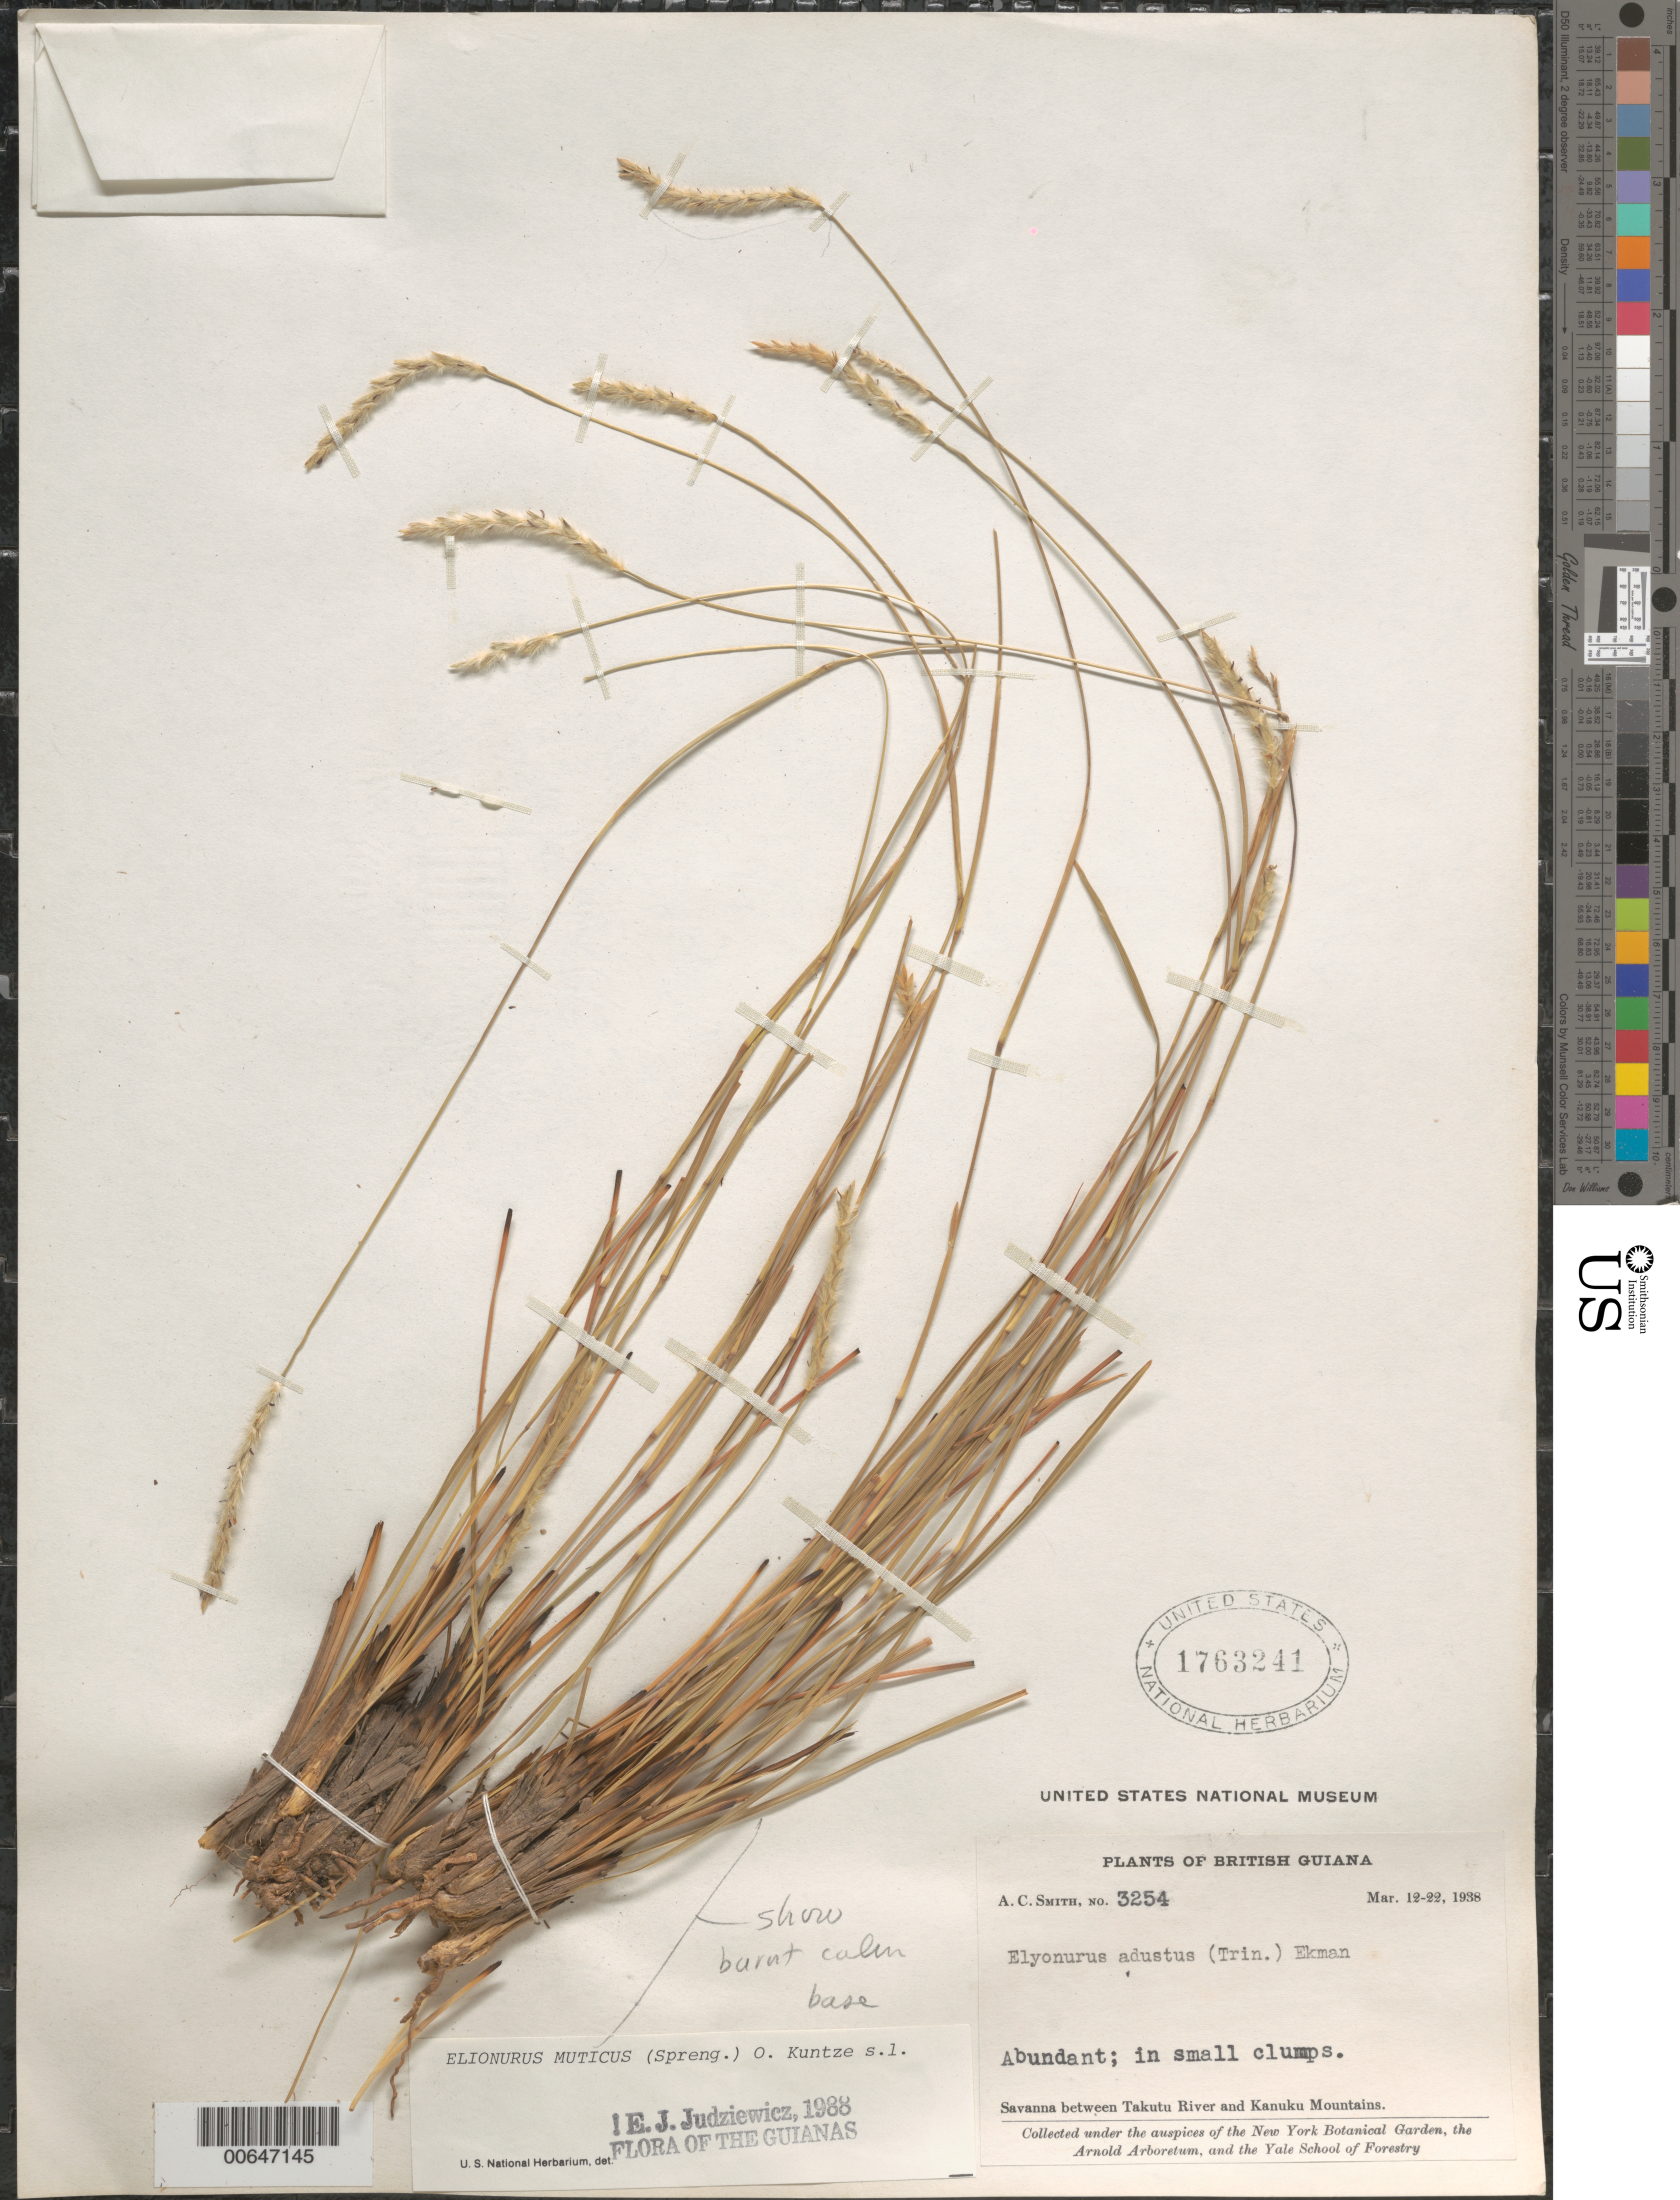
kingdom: Plantae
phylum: Tracheophyta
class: Liliopsida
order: Poales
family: Poaceae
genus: Elionurus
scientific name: Elionurus muticus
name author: (Spreng.) Kuntze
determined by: Judziewicz, E. J.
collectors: A. C. Smith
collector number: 3254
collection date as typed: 12-Mar-38 to 22-Mar-38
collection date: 1938-03-12/1938-03-22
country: Guyana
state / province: U. Takutu-U. Essequibo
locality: Kanuku Mts., savanna betw. mts. and Takutu R.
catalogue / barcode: US 1763241